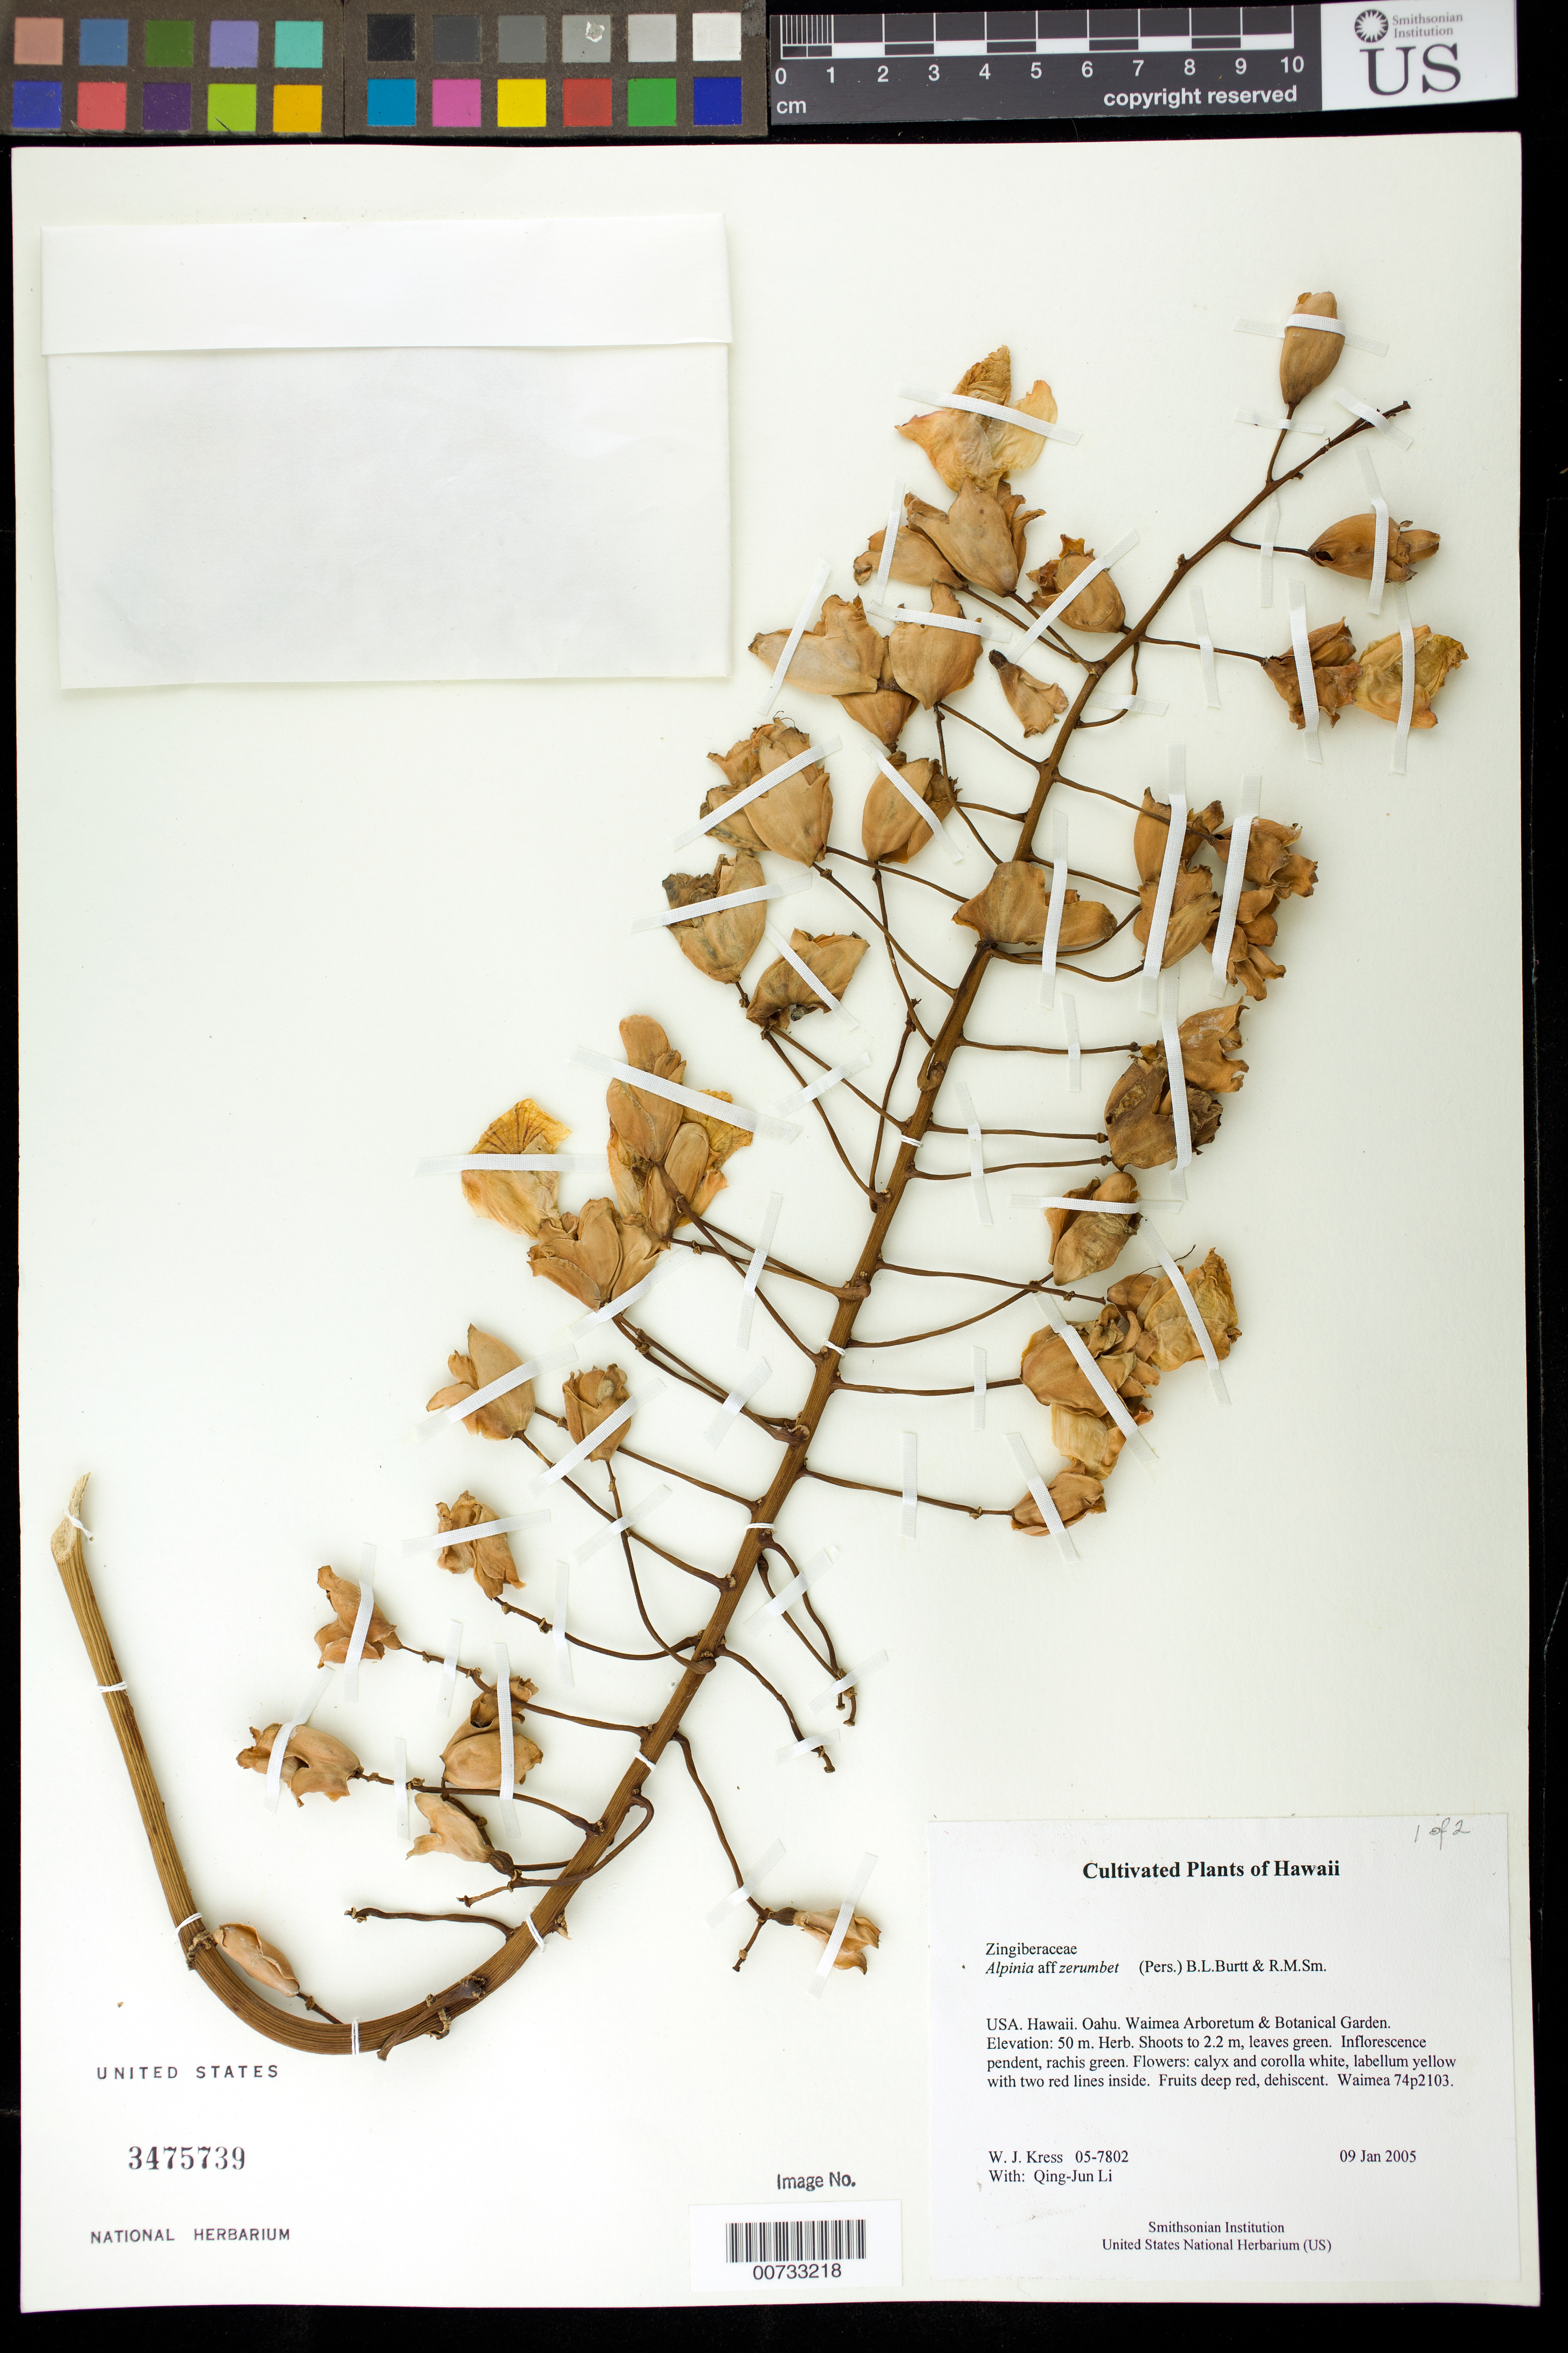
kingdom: Plantae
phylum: Tracheophyta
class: Liliopsida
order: Zingiberales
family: Zingiberaceae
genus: Alpinia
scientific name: Alpinia zerumbet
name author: (Pers.) B.L. Burtt & R.M. Sm.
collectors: W. J. Kress & Q. J. Li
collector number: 05-7802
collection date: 2005-01-09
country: United States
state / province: Hawaii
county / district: Kauai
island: Oahu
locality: Waimea Arboretum and Botanical Garden, Haleiwa.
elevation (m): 50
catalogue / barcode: US 3475739